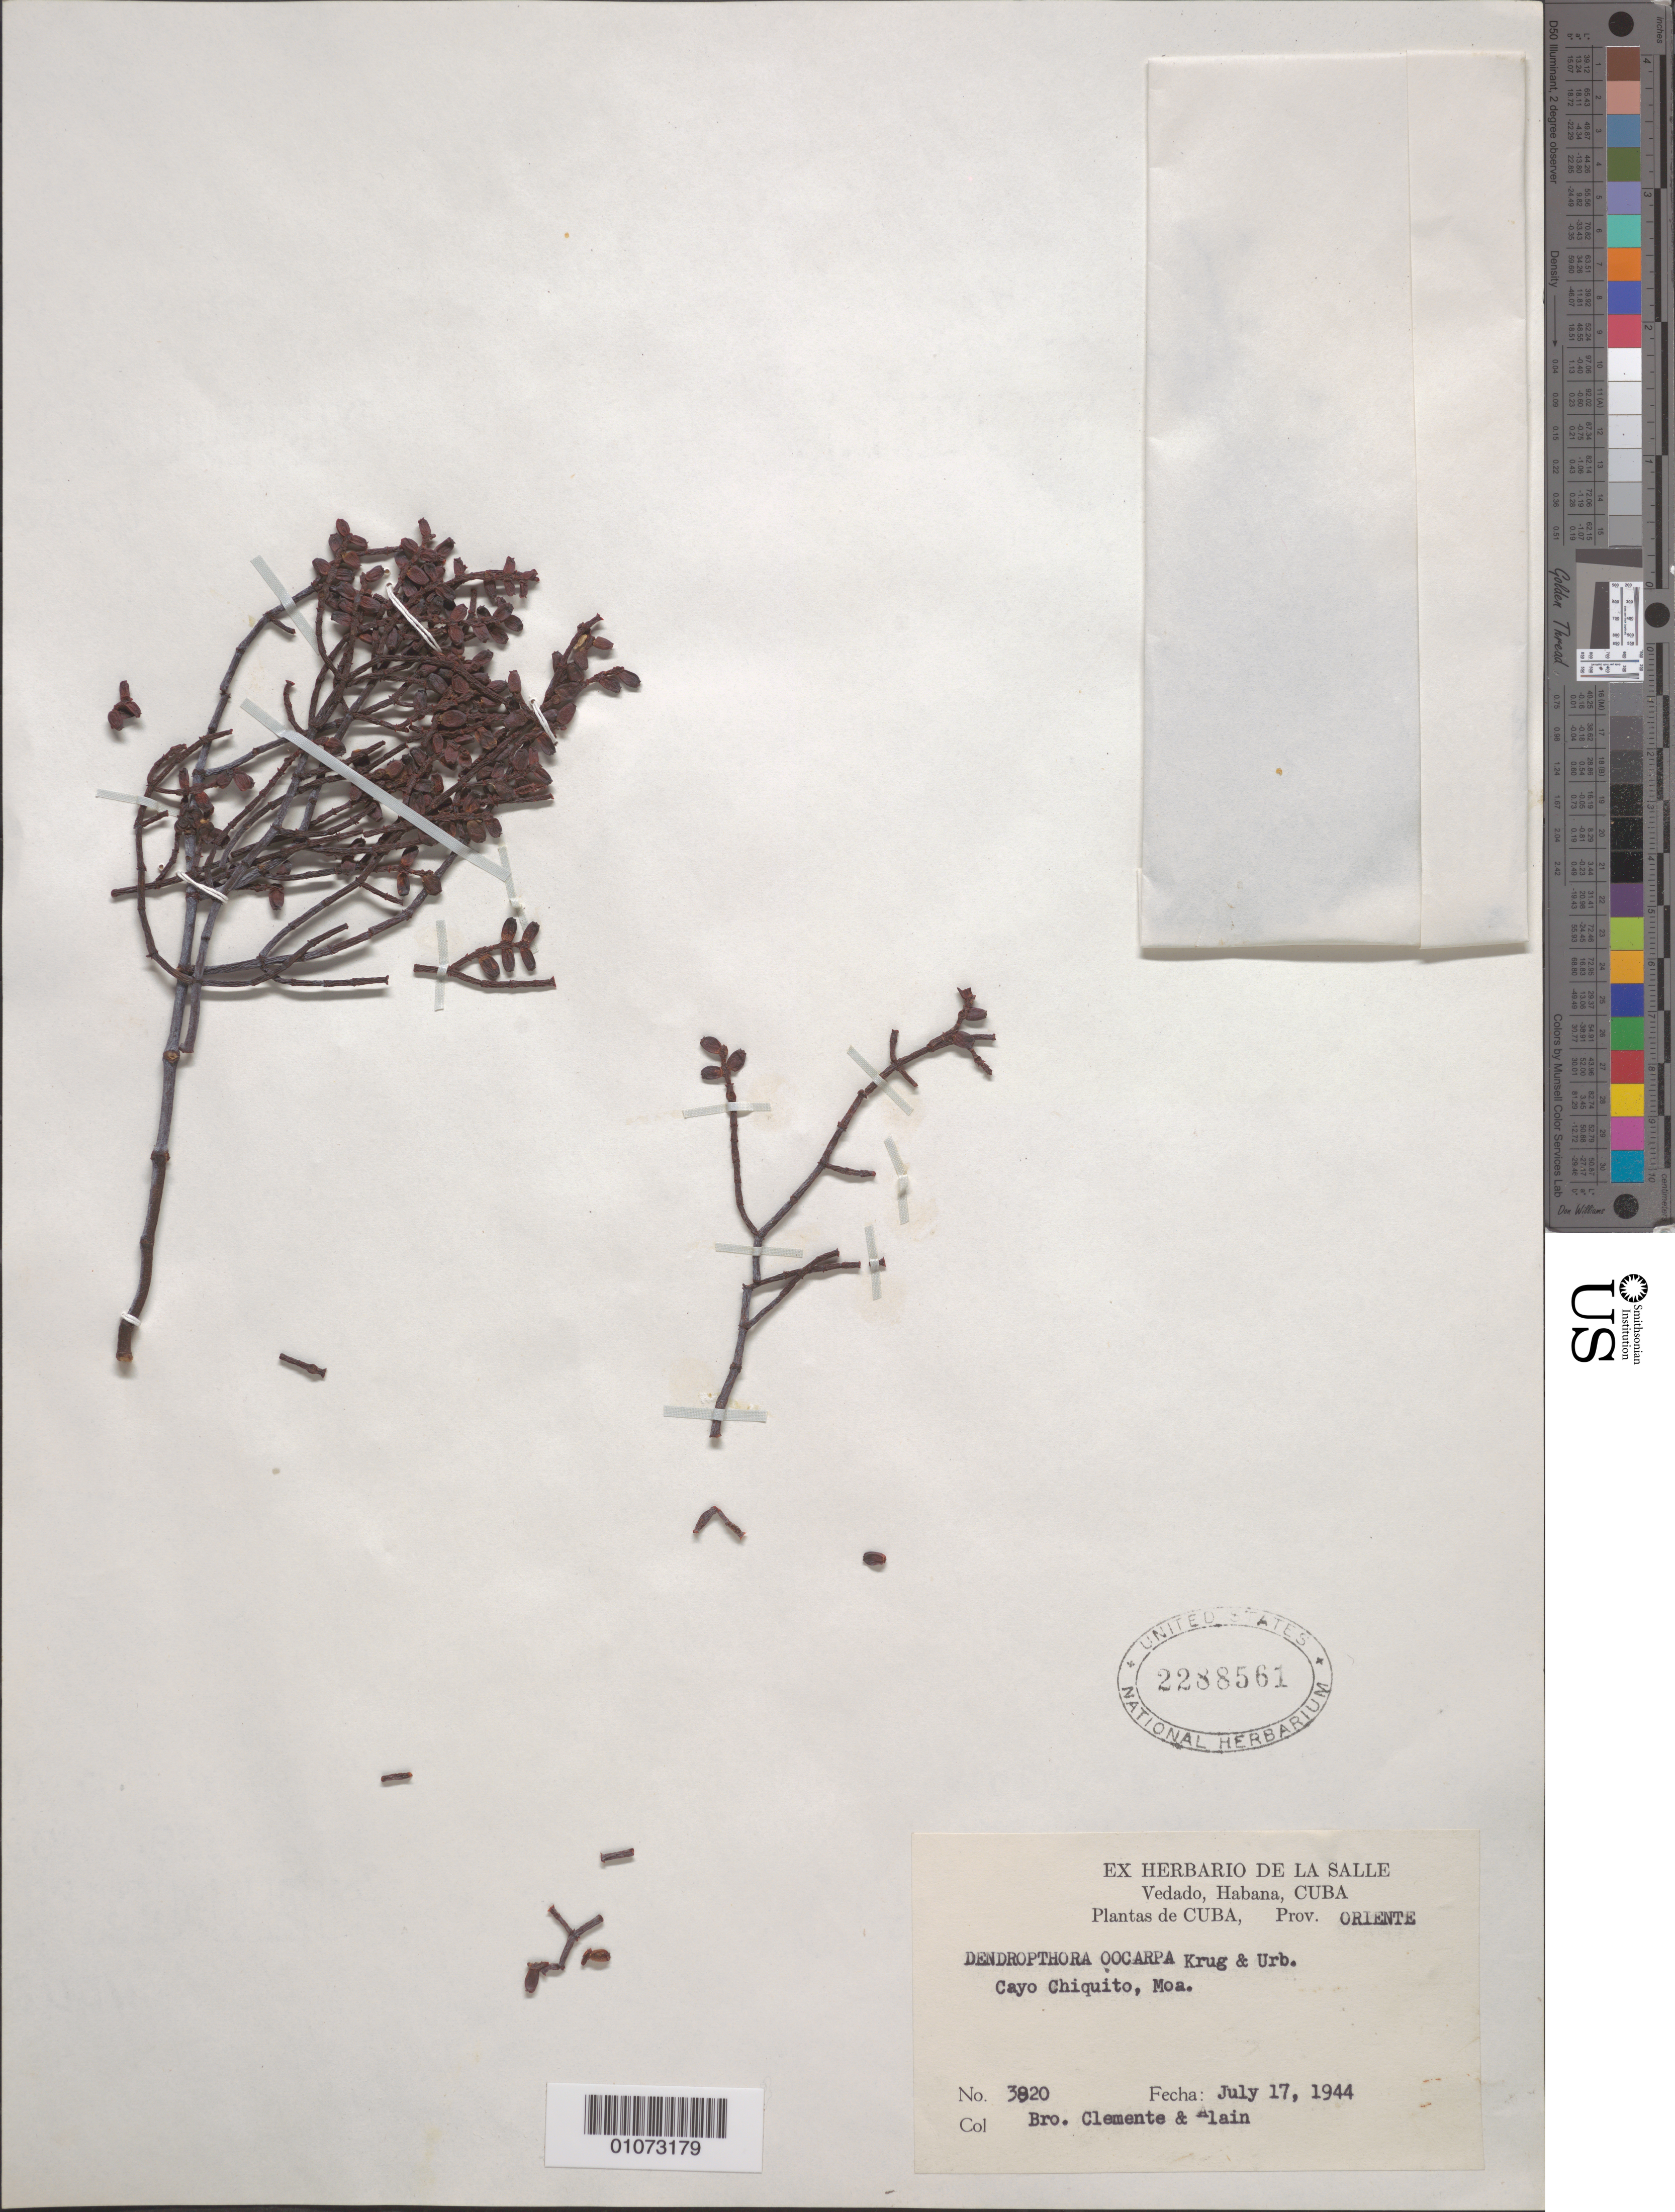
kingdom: Plantae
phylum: Tracheophyta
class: Magnoliopsida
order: Santalales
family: Viscaceae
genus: Dendrophthora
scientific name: Dendrophthora oocarpa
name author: Krug & Urb.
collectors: Bro. Clemente & A. H. Liogier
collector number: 3820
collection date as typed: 17 Jul 1944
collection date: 1944-07-17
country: Cuba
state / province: Holguín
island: Cuba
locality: Cayo Chiquito, Moa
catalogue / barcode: US 2288561